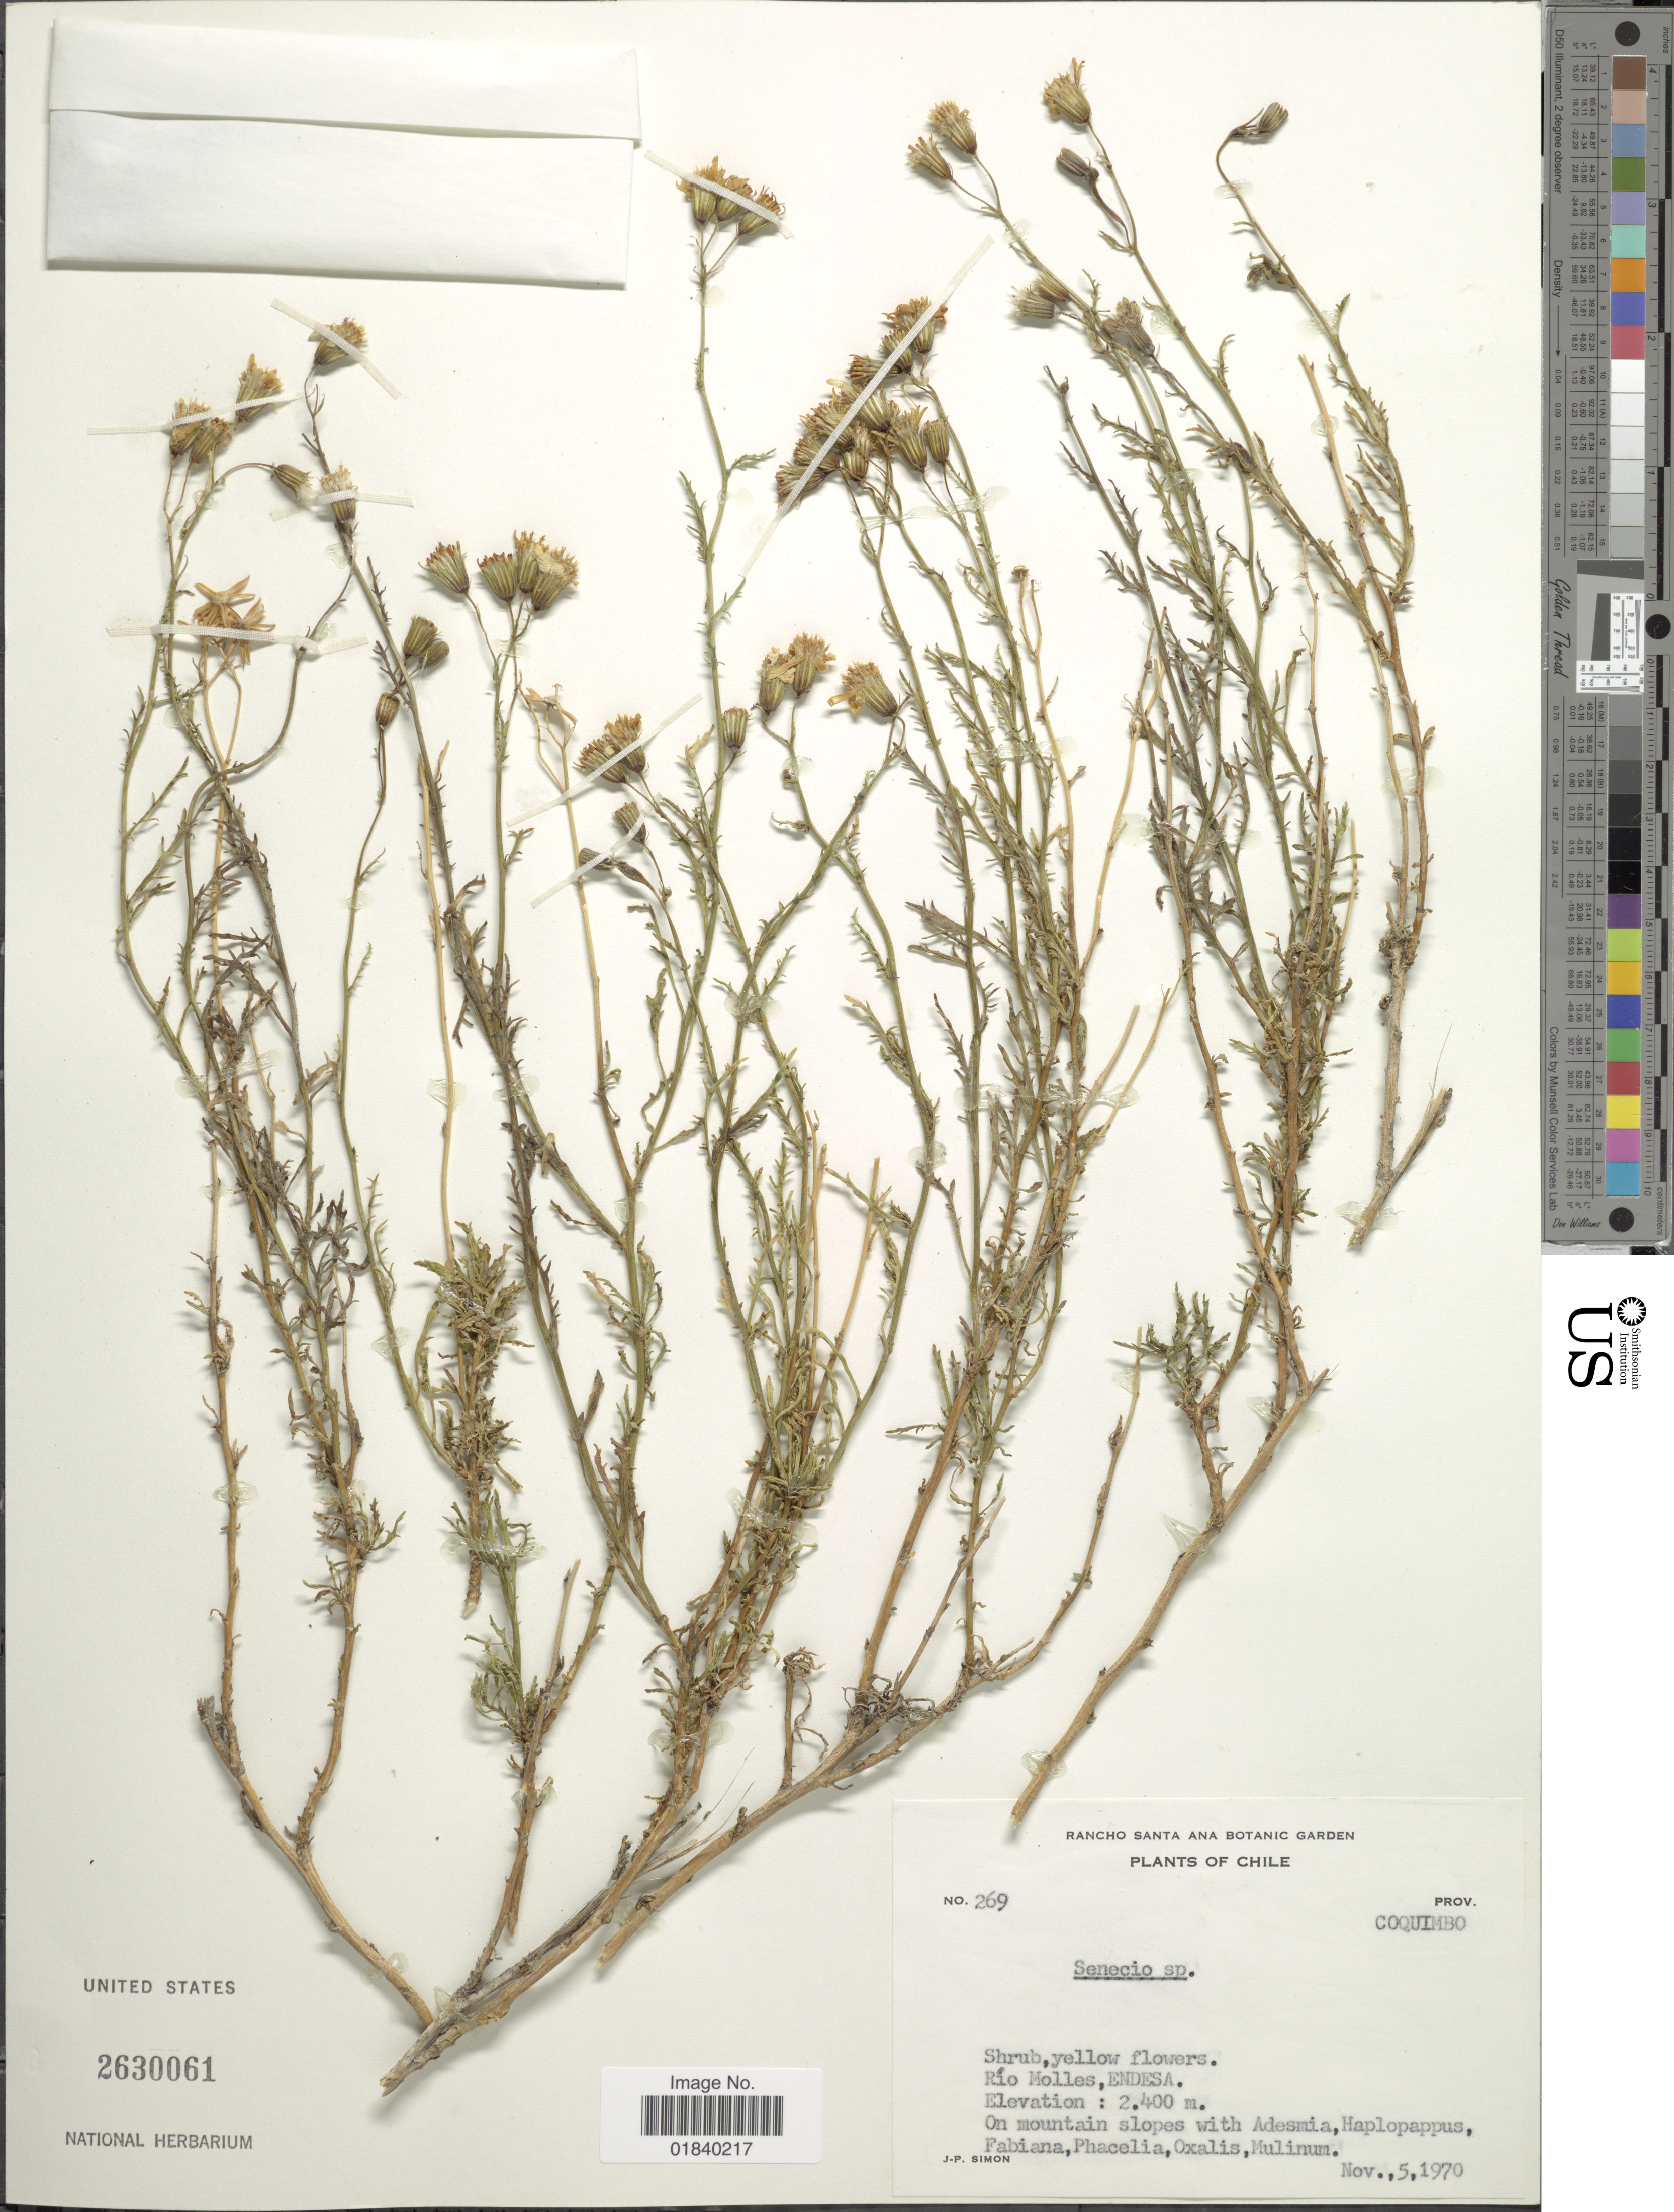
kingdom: Plantae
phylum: Tracheophyta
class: Magnoliopsida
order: Asterales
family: Asteraceae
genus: Senecio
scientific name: Senecio sp.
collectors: J.-P. Simon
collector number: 269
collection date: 1970-11-05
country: Chile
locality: Rio Molles, Endesa.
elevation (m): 2400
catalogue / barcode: US 2630061